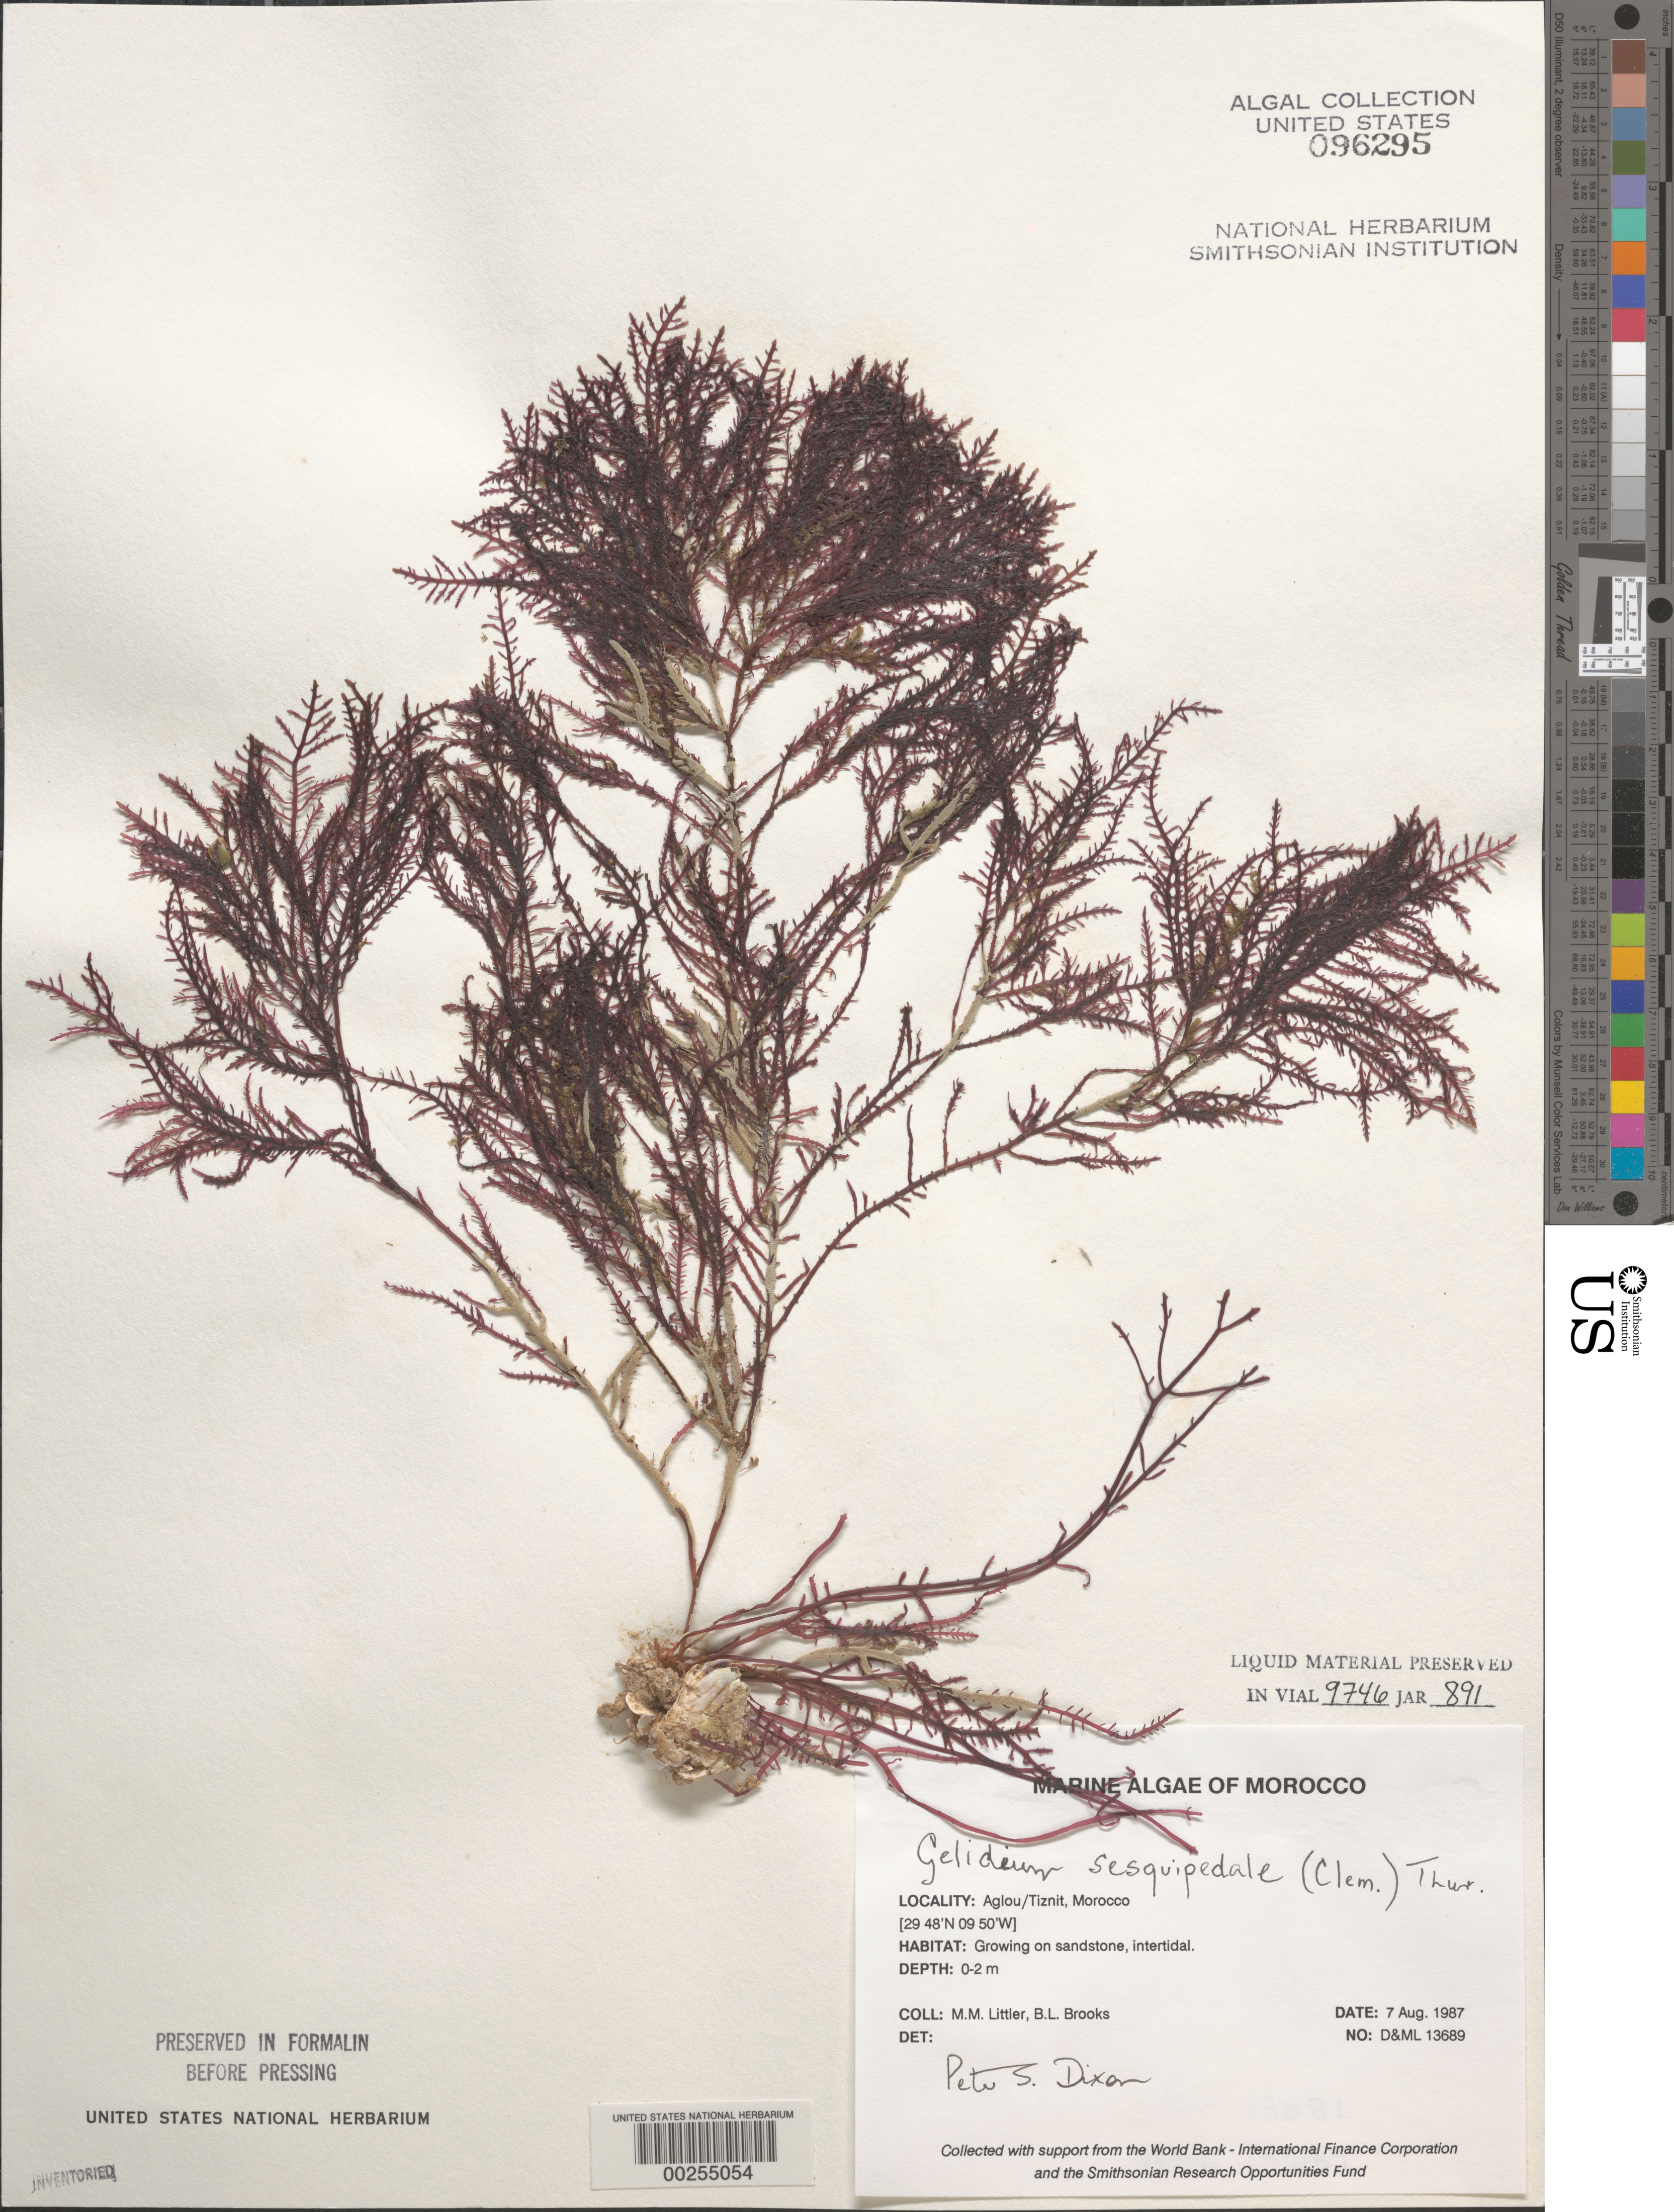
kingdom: Plantae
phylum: Rhodophyta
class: Florideophyceae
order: Gelidiales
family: Gelidiaceae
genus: Gelidium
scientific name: Gelidium corneum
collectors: M. M. Littler & B. Brooks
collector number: D&ML 13689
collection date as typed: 07 Aug 1987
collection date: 1987-08-07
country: Morocco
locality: Aglou / Tiznit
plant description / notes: Located in Wow cabinet.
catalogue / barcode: US 96295